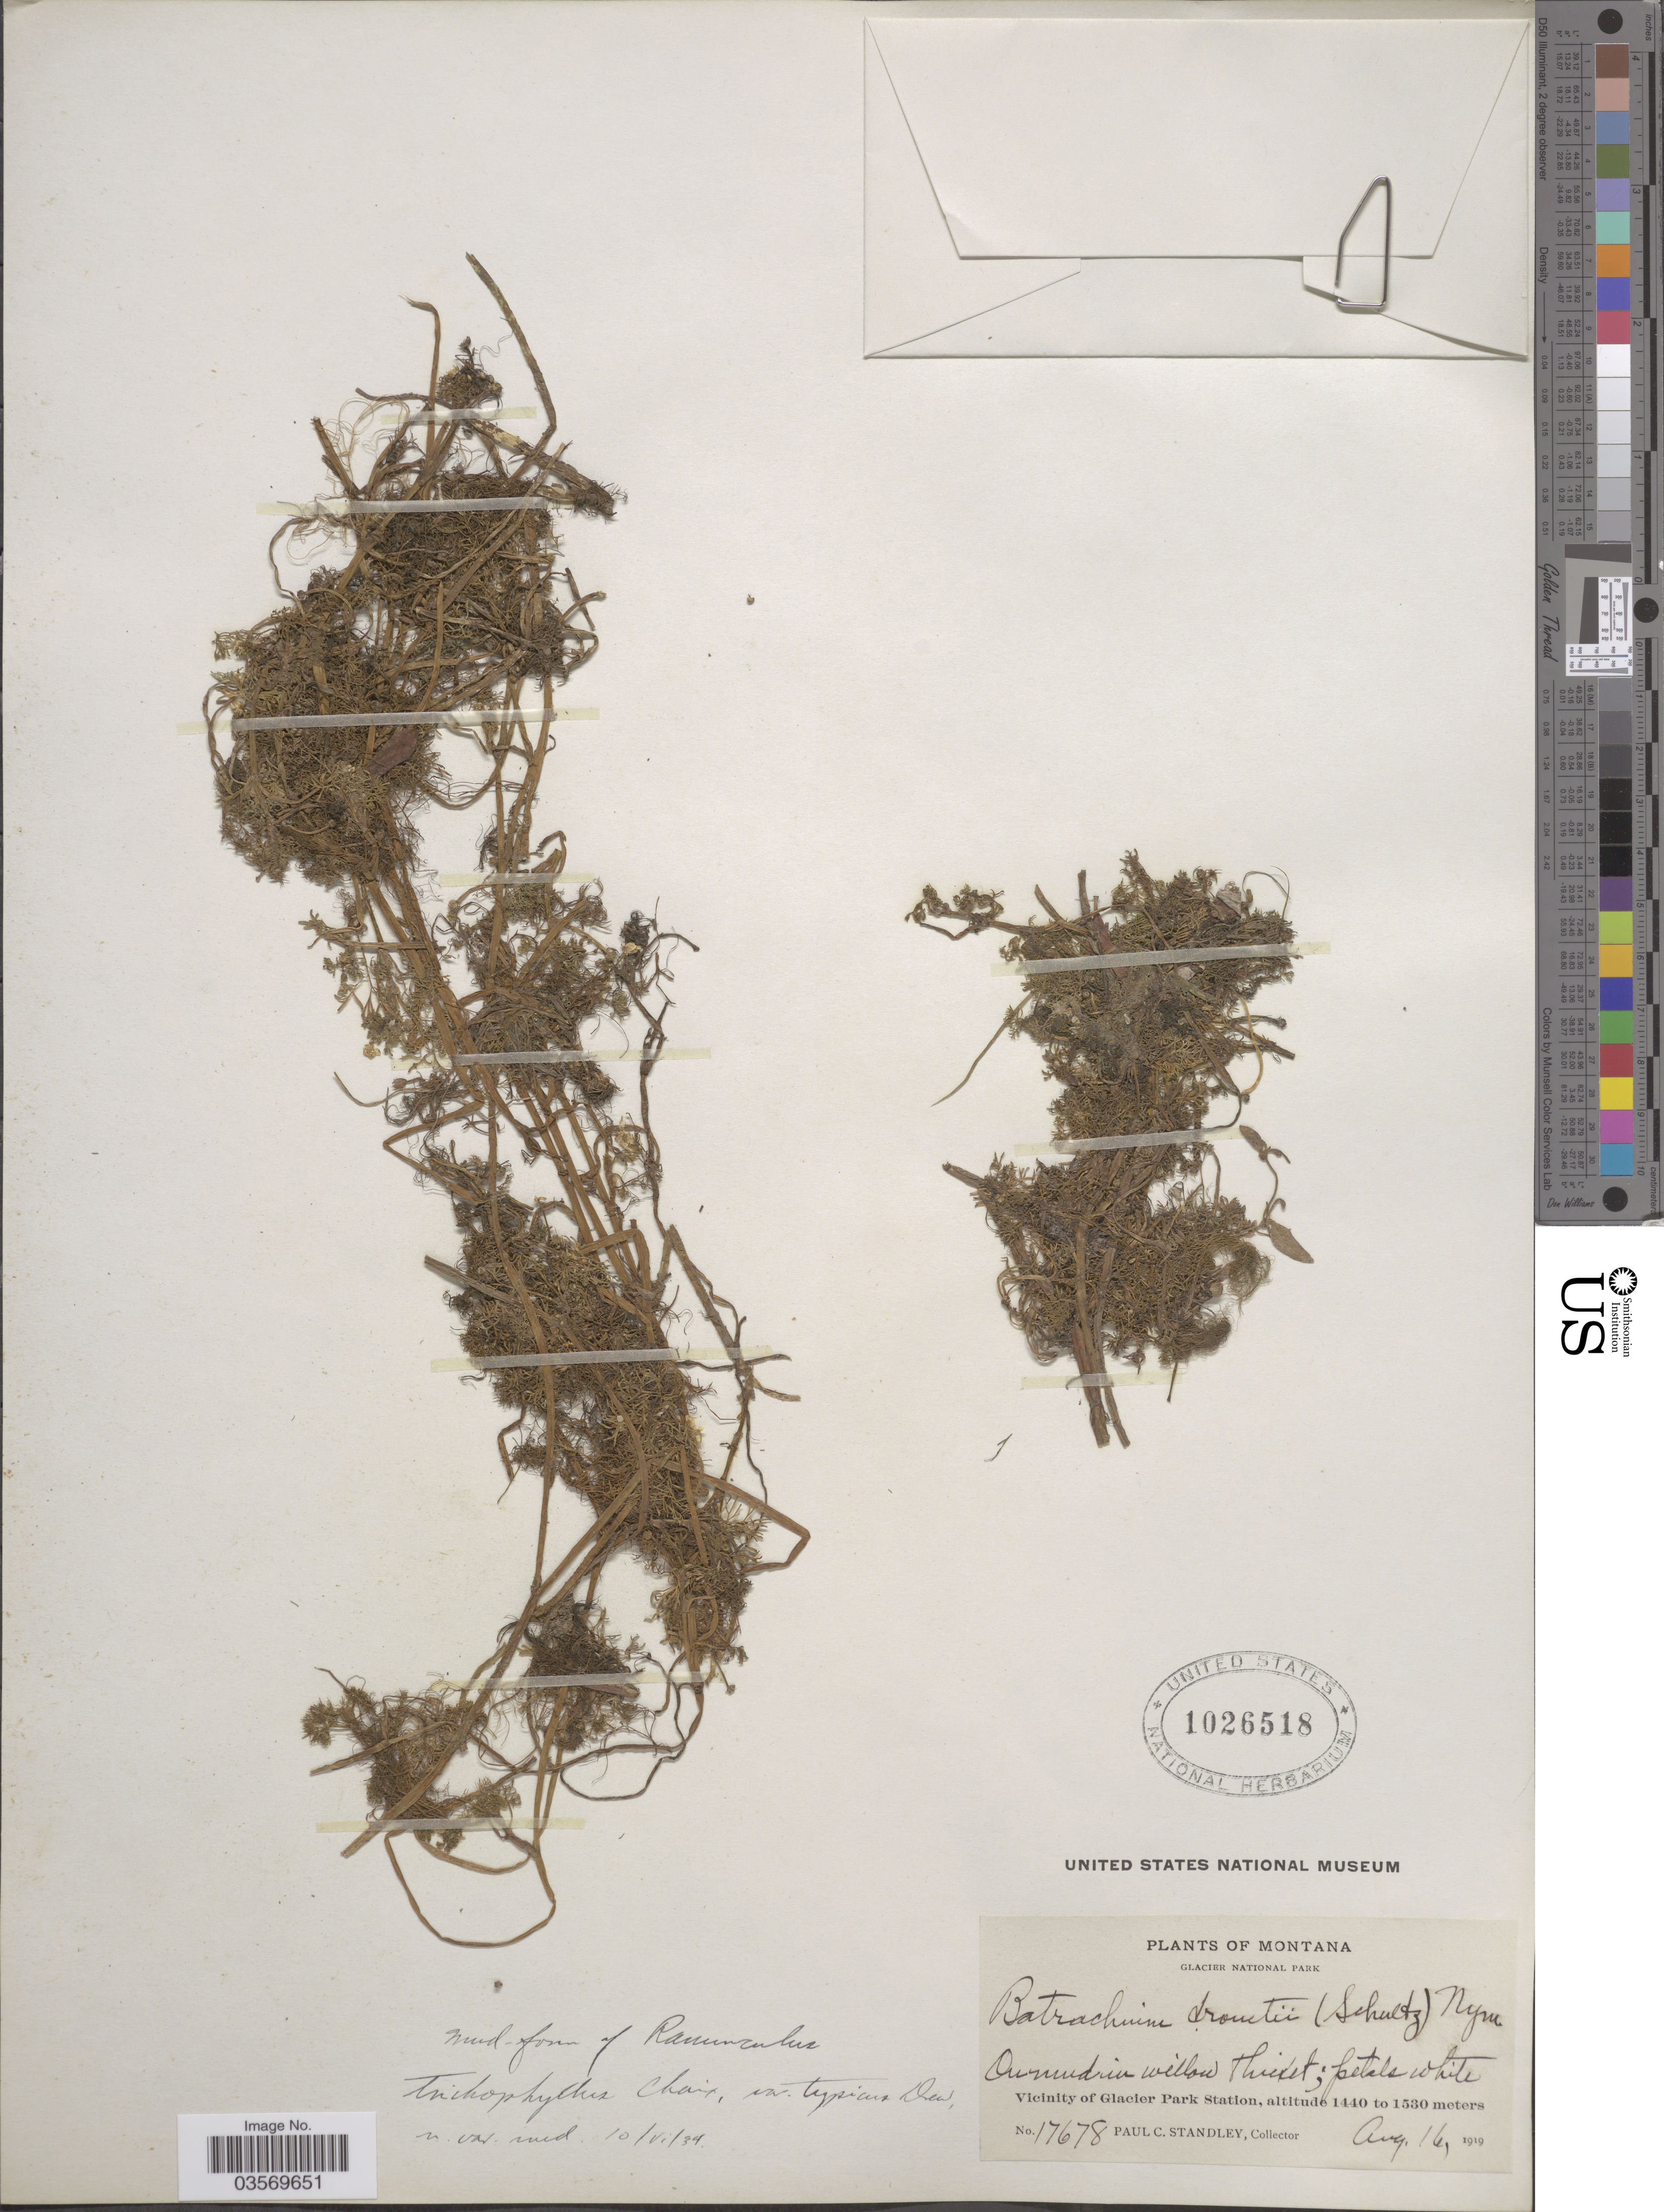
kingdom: Plantae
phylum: Tracheophyta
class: Magnoliopsida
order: Ranunculales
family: Ranunculaceae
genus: Ranunculus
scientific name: Ranunculus trichophyllus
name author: Chaix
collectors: P. C. Standley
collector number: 17678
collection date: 1919-08-16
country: United States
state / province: Montana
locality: Glacier National Park. Vicinity of Glacier Park Station.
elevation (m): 1440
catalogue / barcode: US 1026518